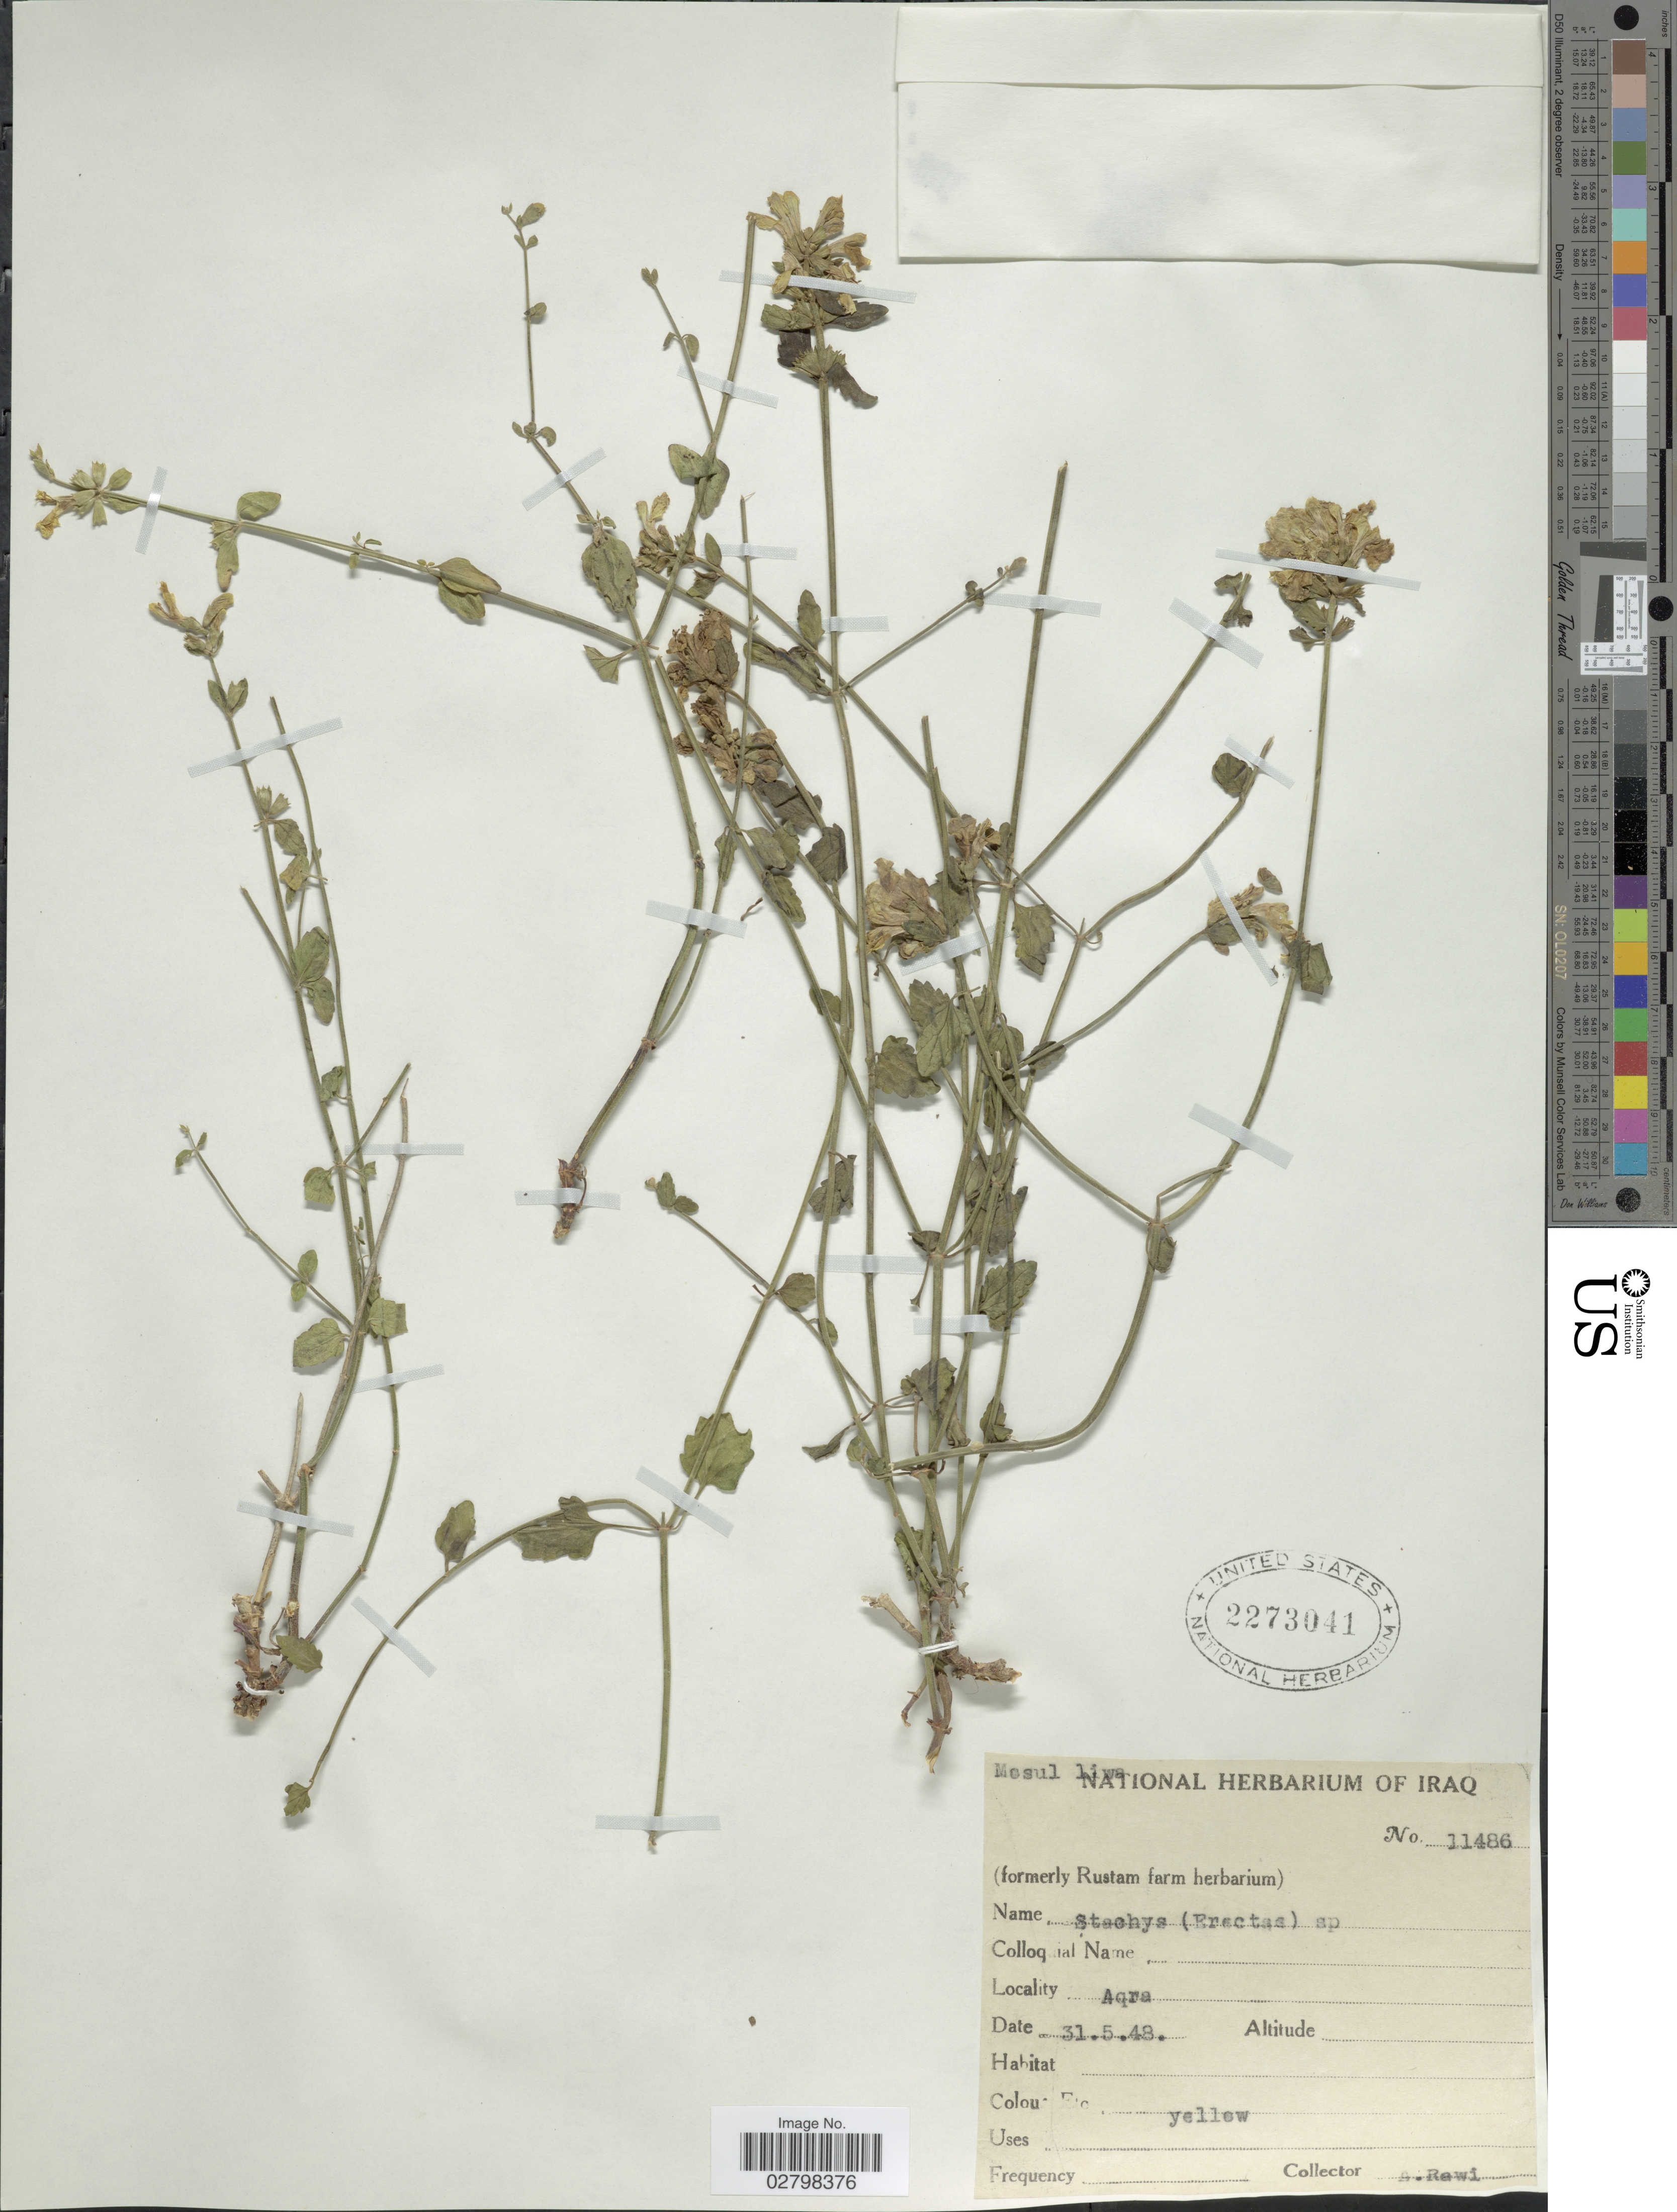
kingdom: Plantae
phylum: Tracheophyta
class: Magnoliopsida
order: Lamiales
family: Lamiaceae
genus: Stachys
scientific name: Stachys sp.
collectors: A. Rawi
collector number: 11486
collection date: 1948-05-31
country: Iraq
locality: Aqra. Mosul liwa.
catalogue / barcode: US 2273041